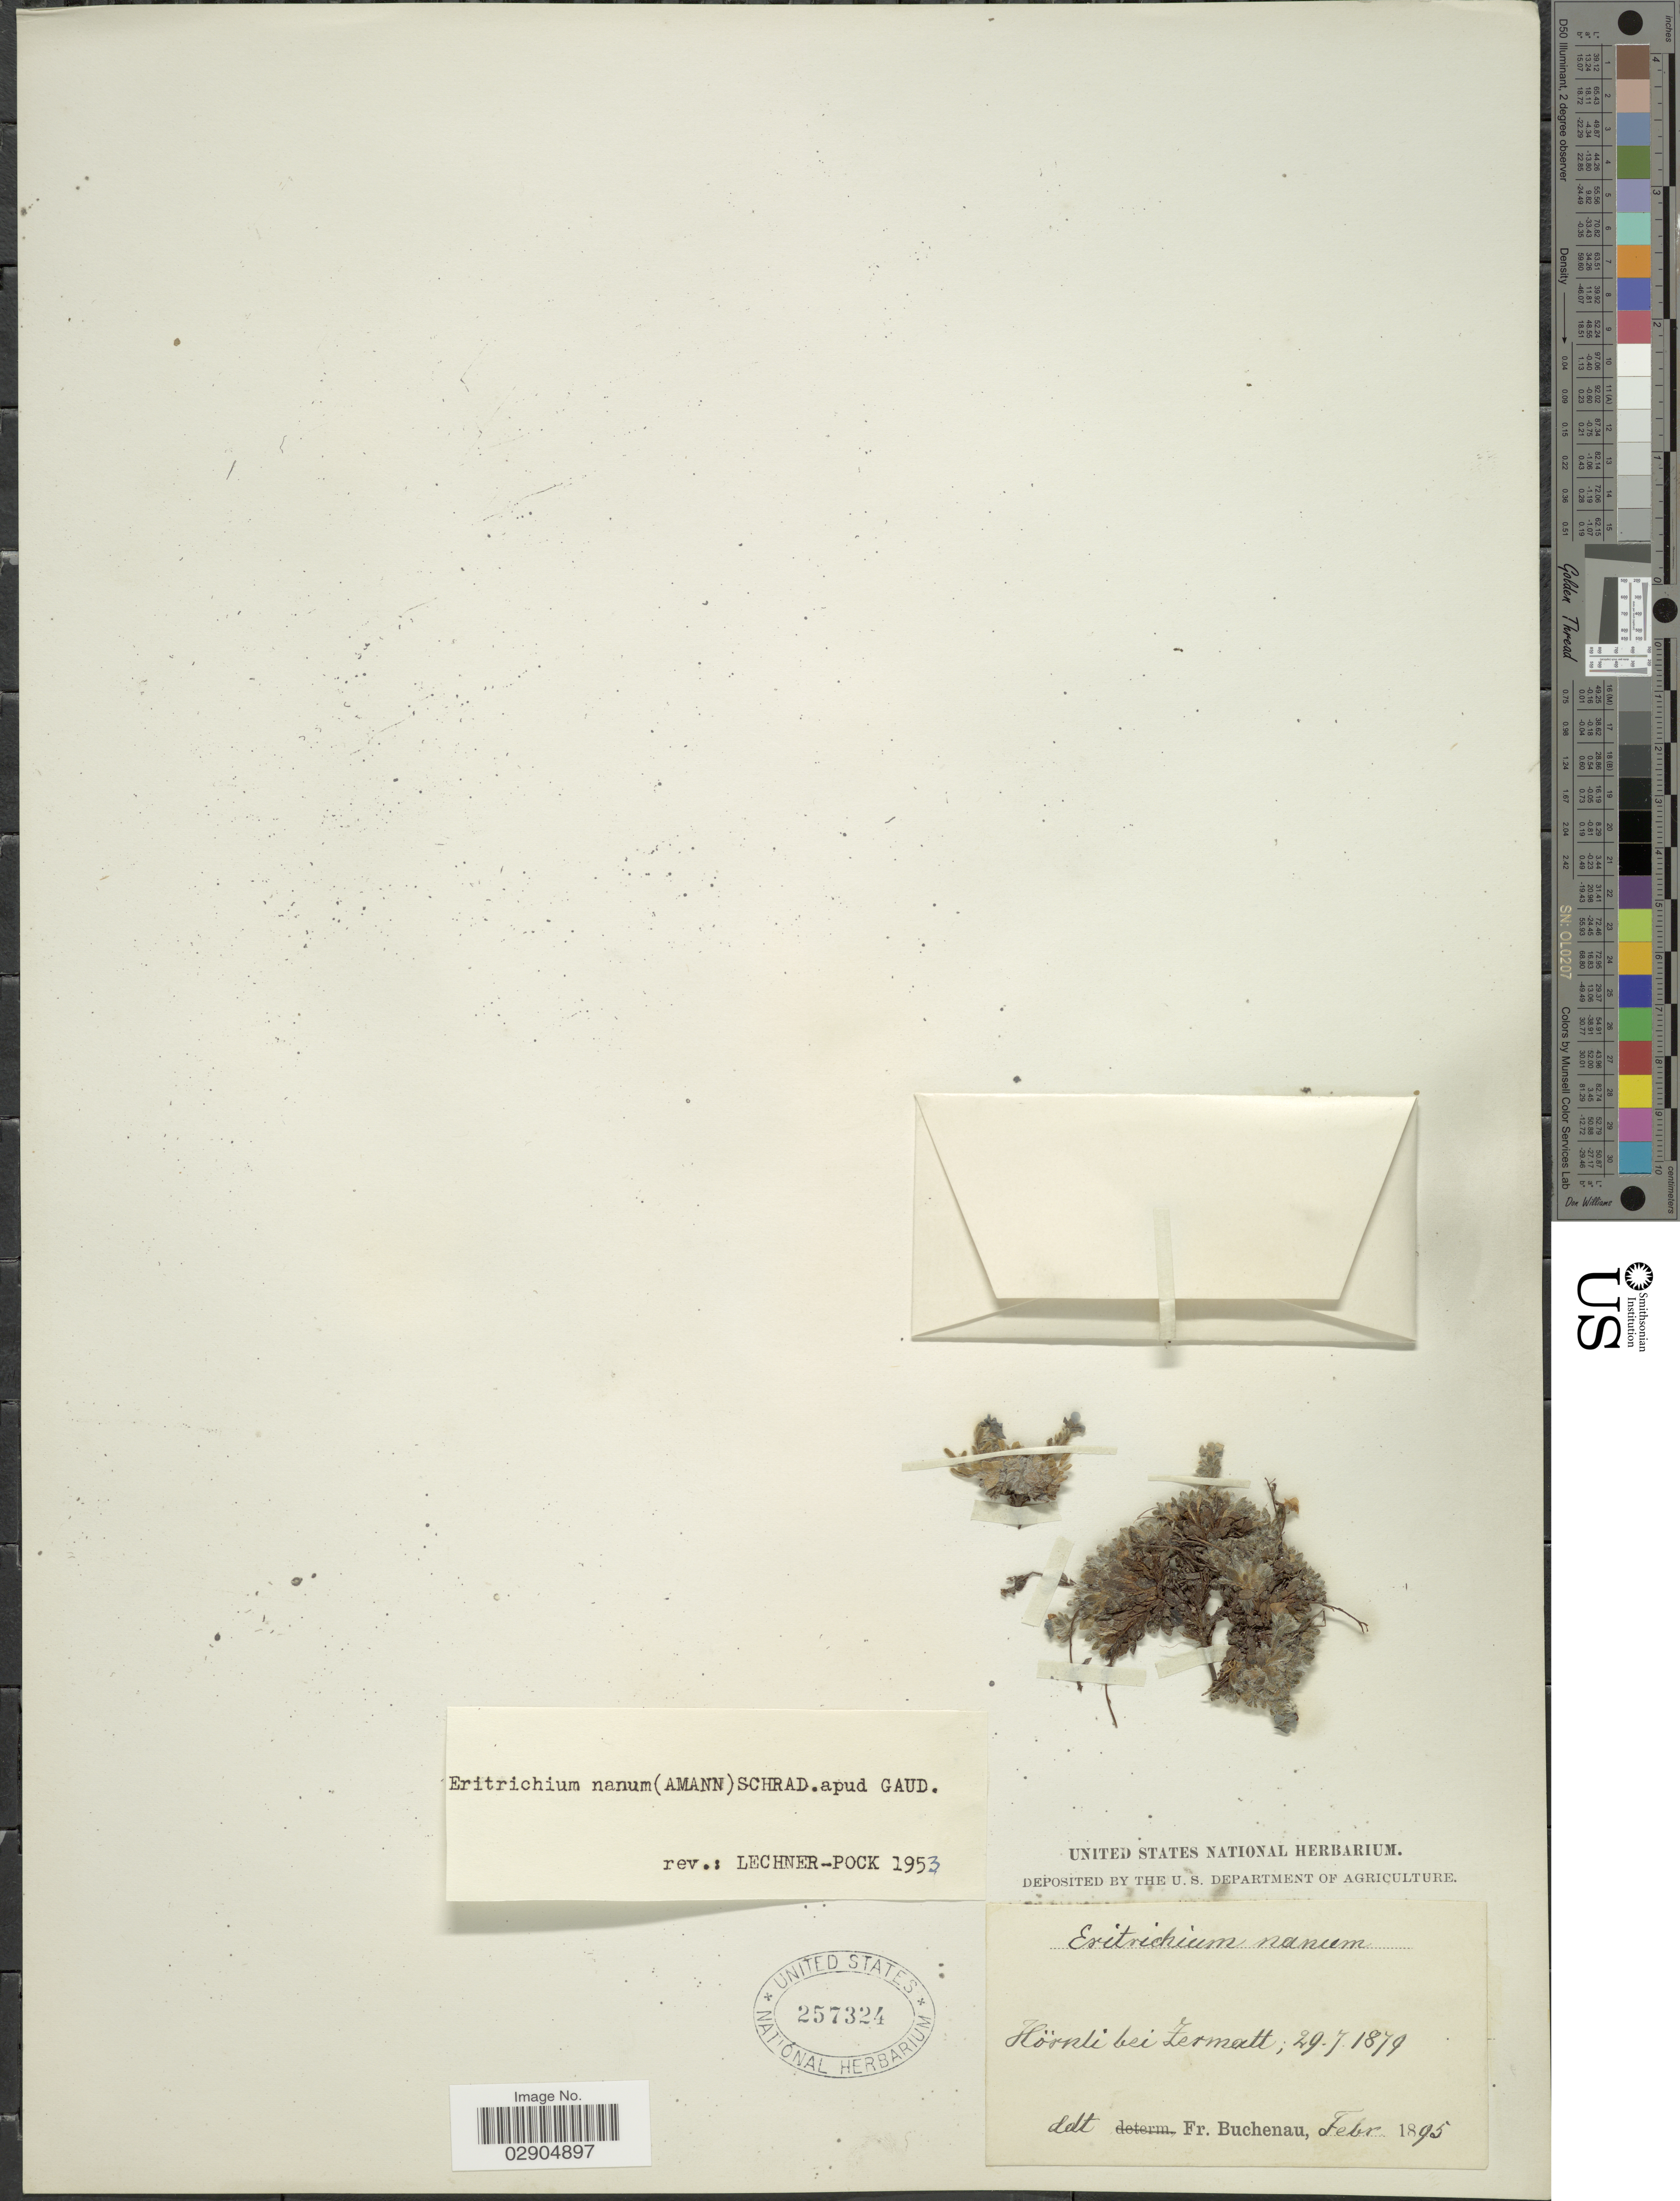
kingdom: Plantae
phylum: Tracheophyta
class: Magnoliopsida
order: Boraginales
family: Boraginaceae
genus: Eritrichium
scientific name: Eritrichium nanum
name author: (L.) Gaudin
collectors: F. Buchenau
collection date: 1895-02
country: Switzerland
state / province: Valais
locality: Hornski bei Zermatt.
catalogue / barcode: US 257324